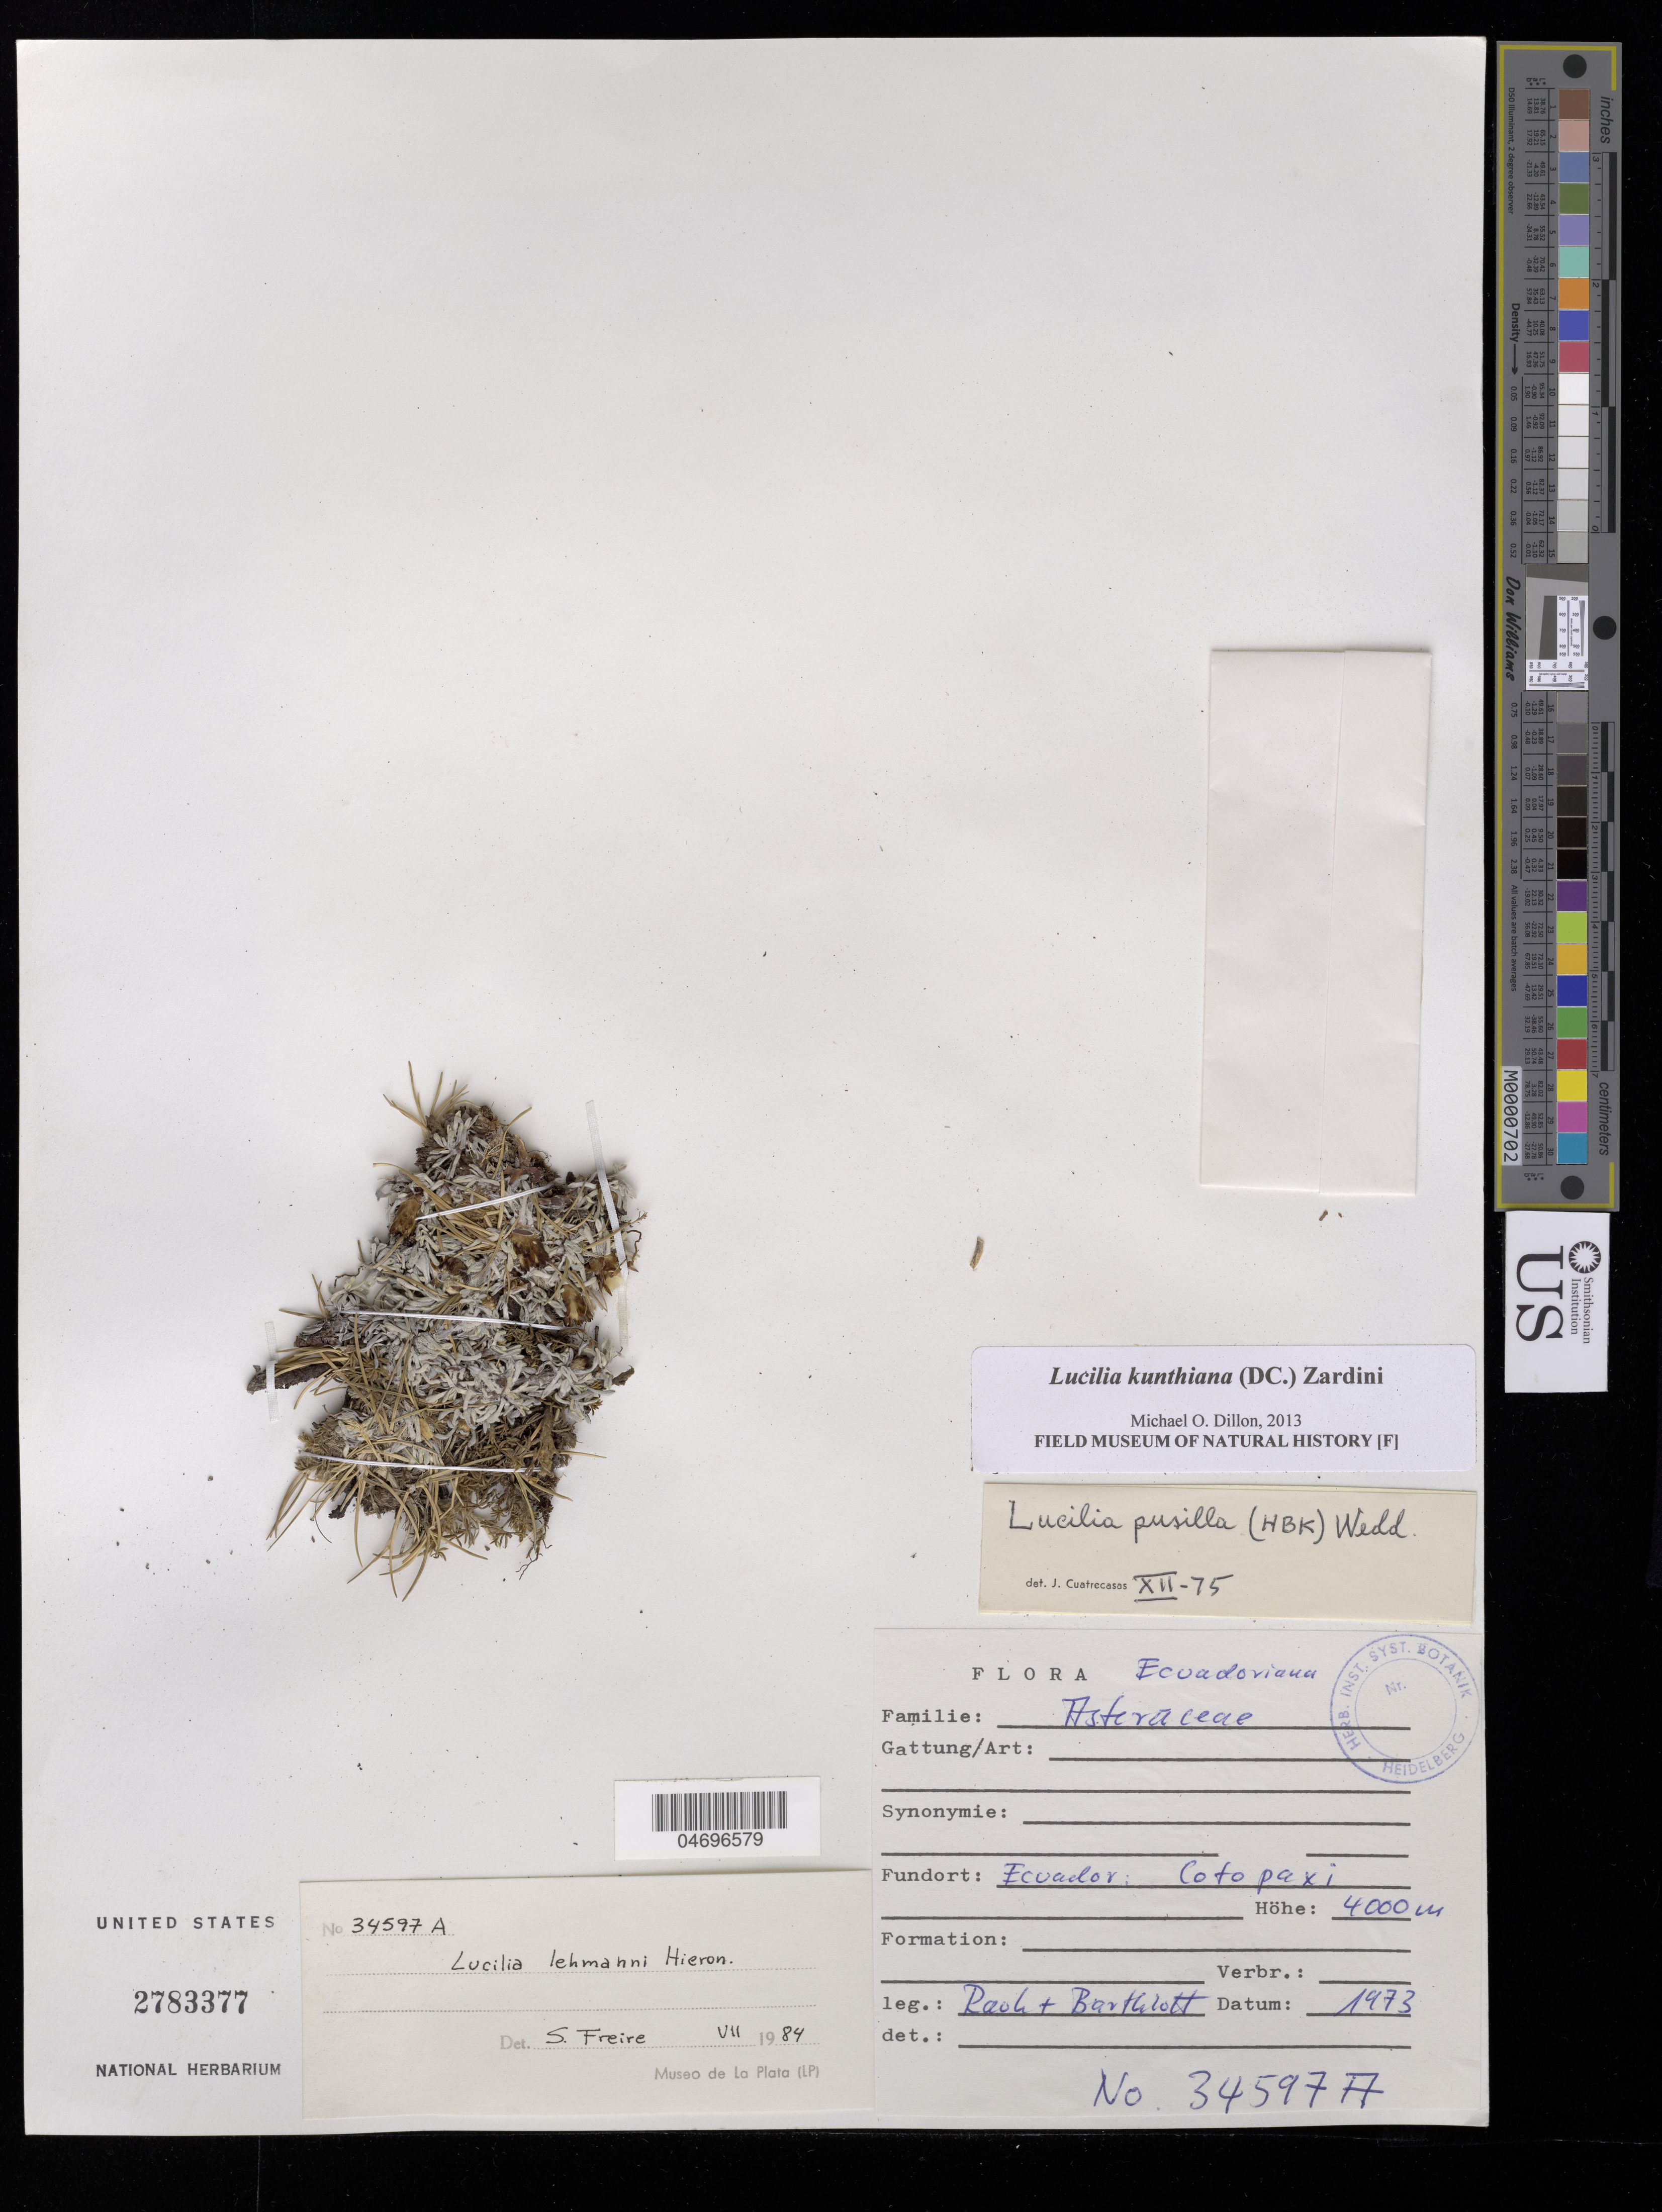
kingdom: Plantae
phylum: Tracheophyta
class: Magnoliopsida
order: Asterales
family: Asteraceae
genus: Lucilia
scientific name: Lucilia kunthiana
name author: (DC.) Zardini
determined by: Dillon, M. O.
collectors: Raoh & R. Barthlott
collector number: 34597 A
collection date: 1973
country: Ecuador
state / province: Cotopaxi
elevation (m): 4000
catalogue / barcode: US 2783377